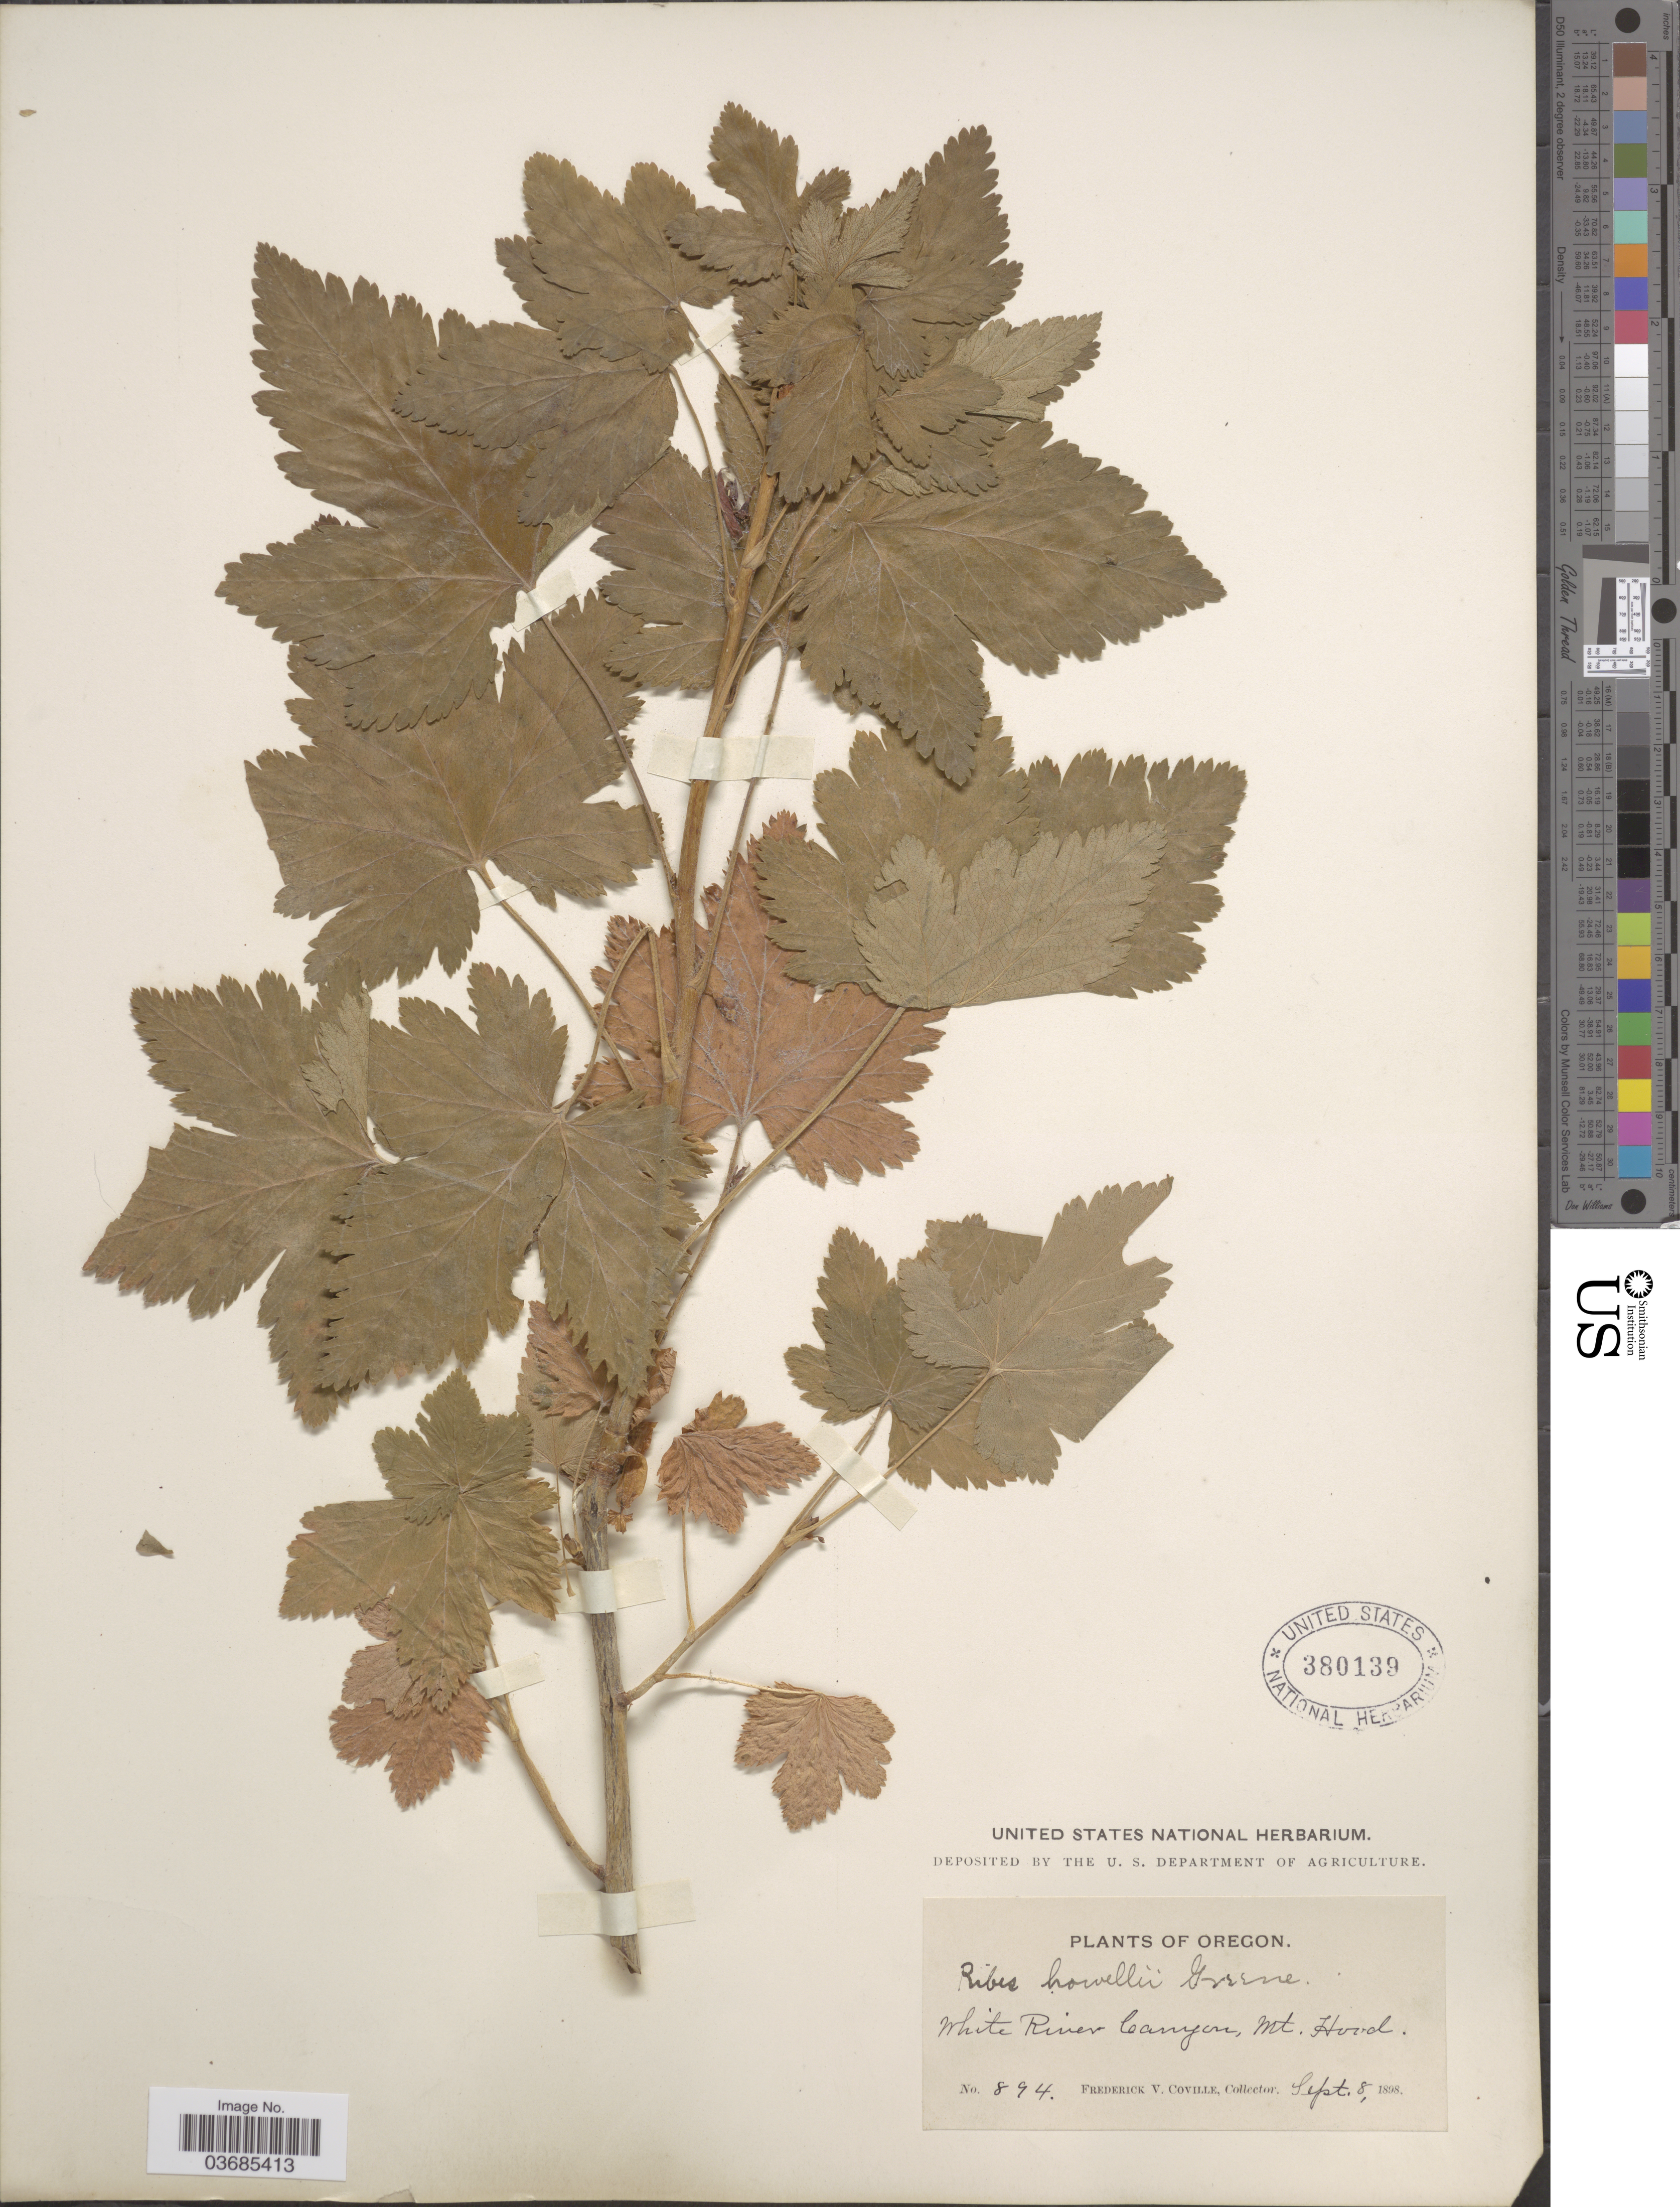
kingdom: Plantae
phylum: Tracheophyta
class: Magnoliopsida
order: Saxifragales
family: Grossulariaceae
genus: Ribes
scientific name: Ribes acerifolium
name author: Howell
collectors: F. V. Coville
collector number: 894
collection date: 1898-09-08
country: United States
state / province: Oregon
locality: White River Canyon, Mt. Hood.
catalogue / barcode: US 380139